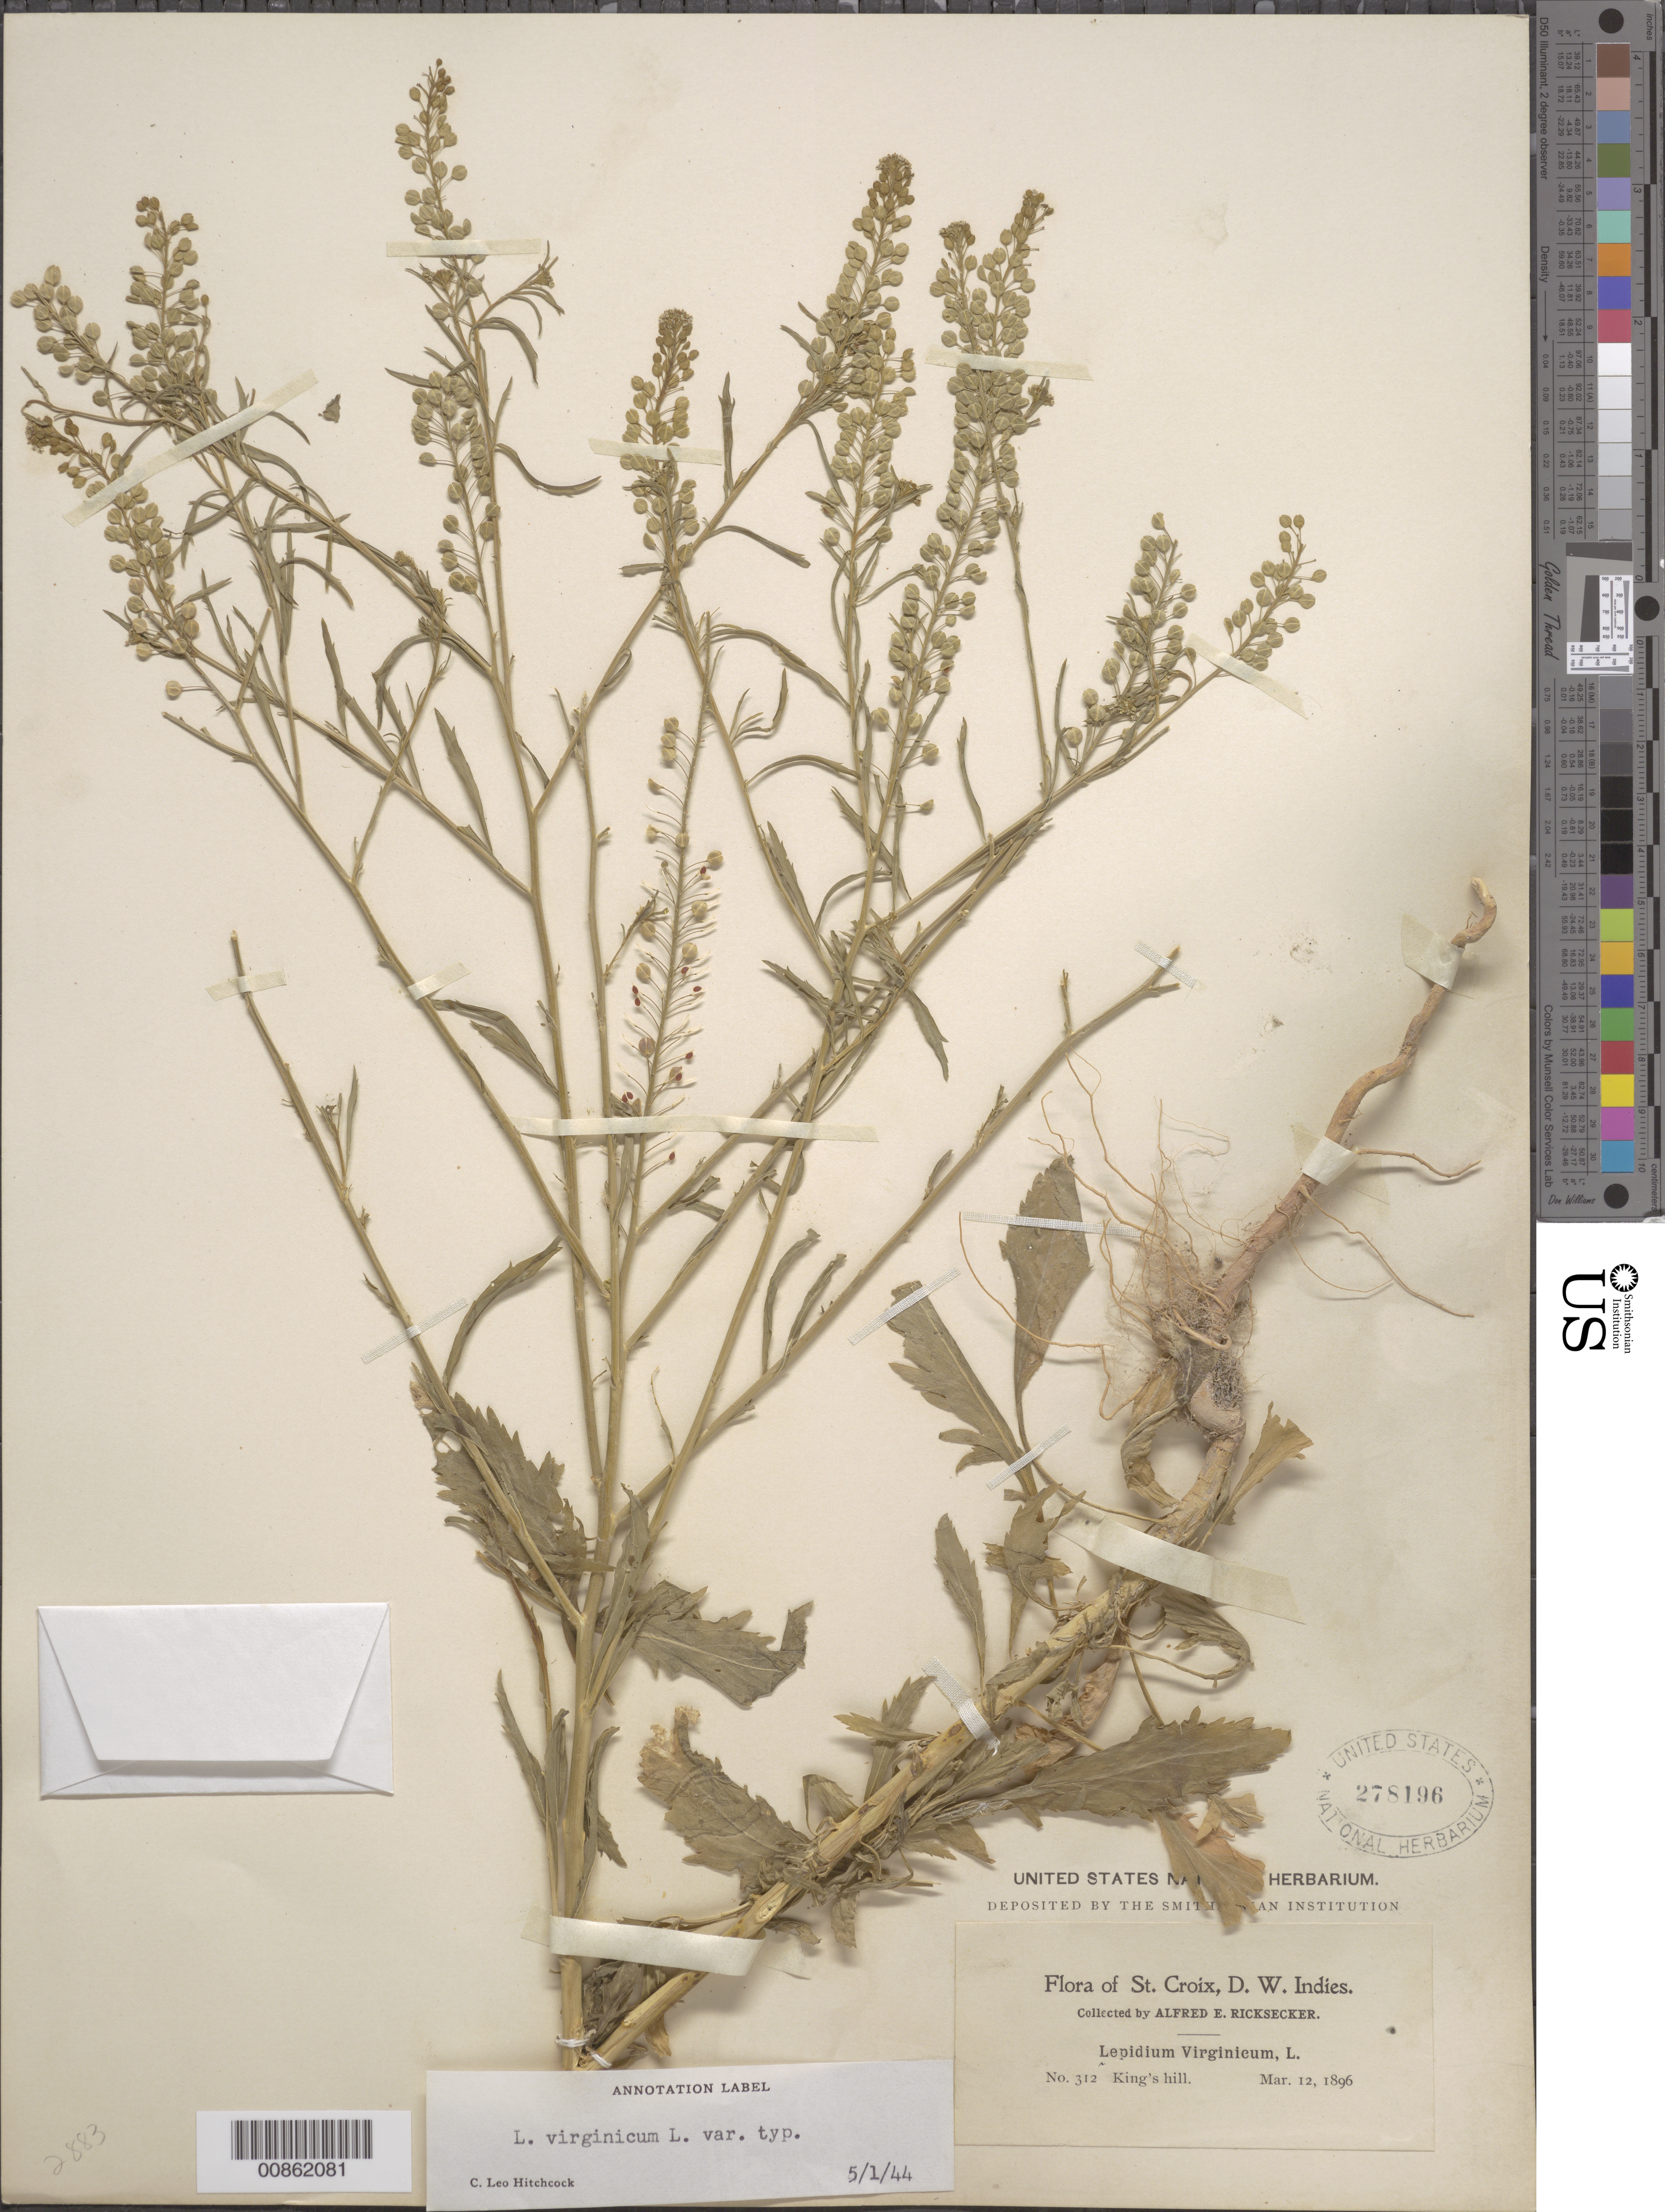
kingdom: Plantae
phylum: Tracheophyta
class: Magnoliopsida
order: Brassicales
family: Brassicaceae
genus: Lepidium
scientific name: Lepidium virginicum var. virginicum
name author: L.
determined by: Hitchcock, C. L.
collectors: A. E. Ricksecker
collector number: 312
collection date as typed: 12 Mar 1896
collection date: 1896-03-12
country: U.S. Virgin Islands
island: St. Croix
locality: King's hill.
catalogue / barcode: US 278196